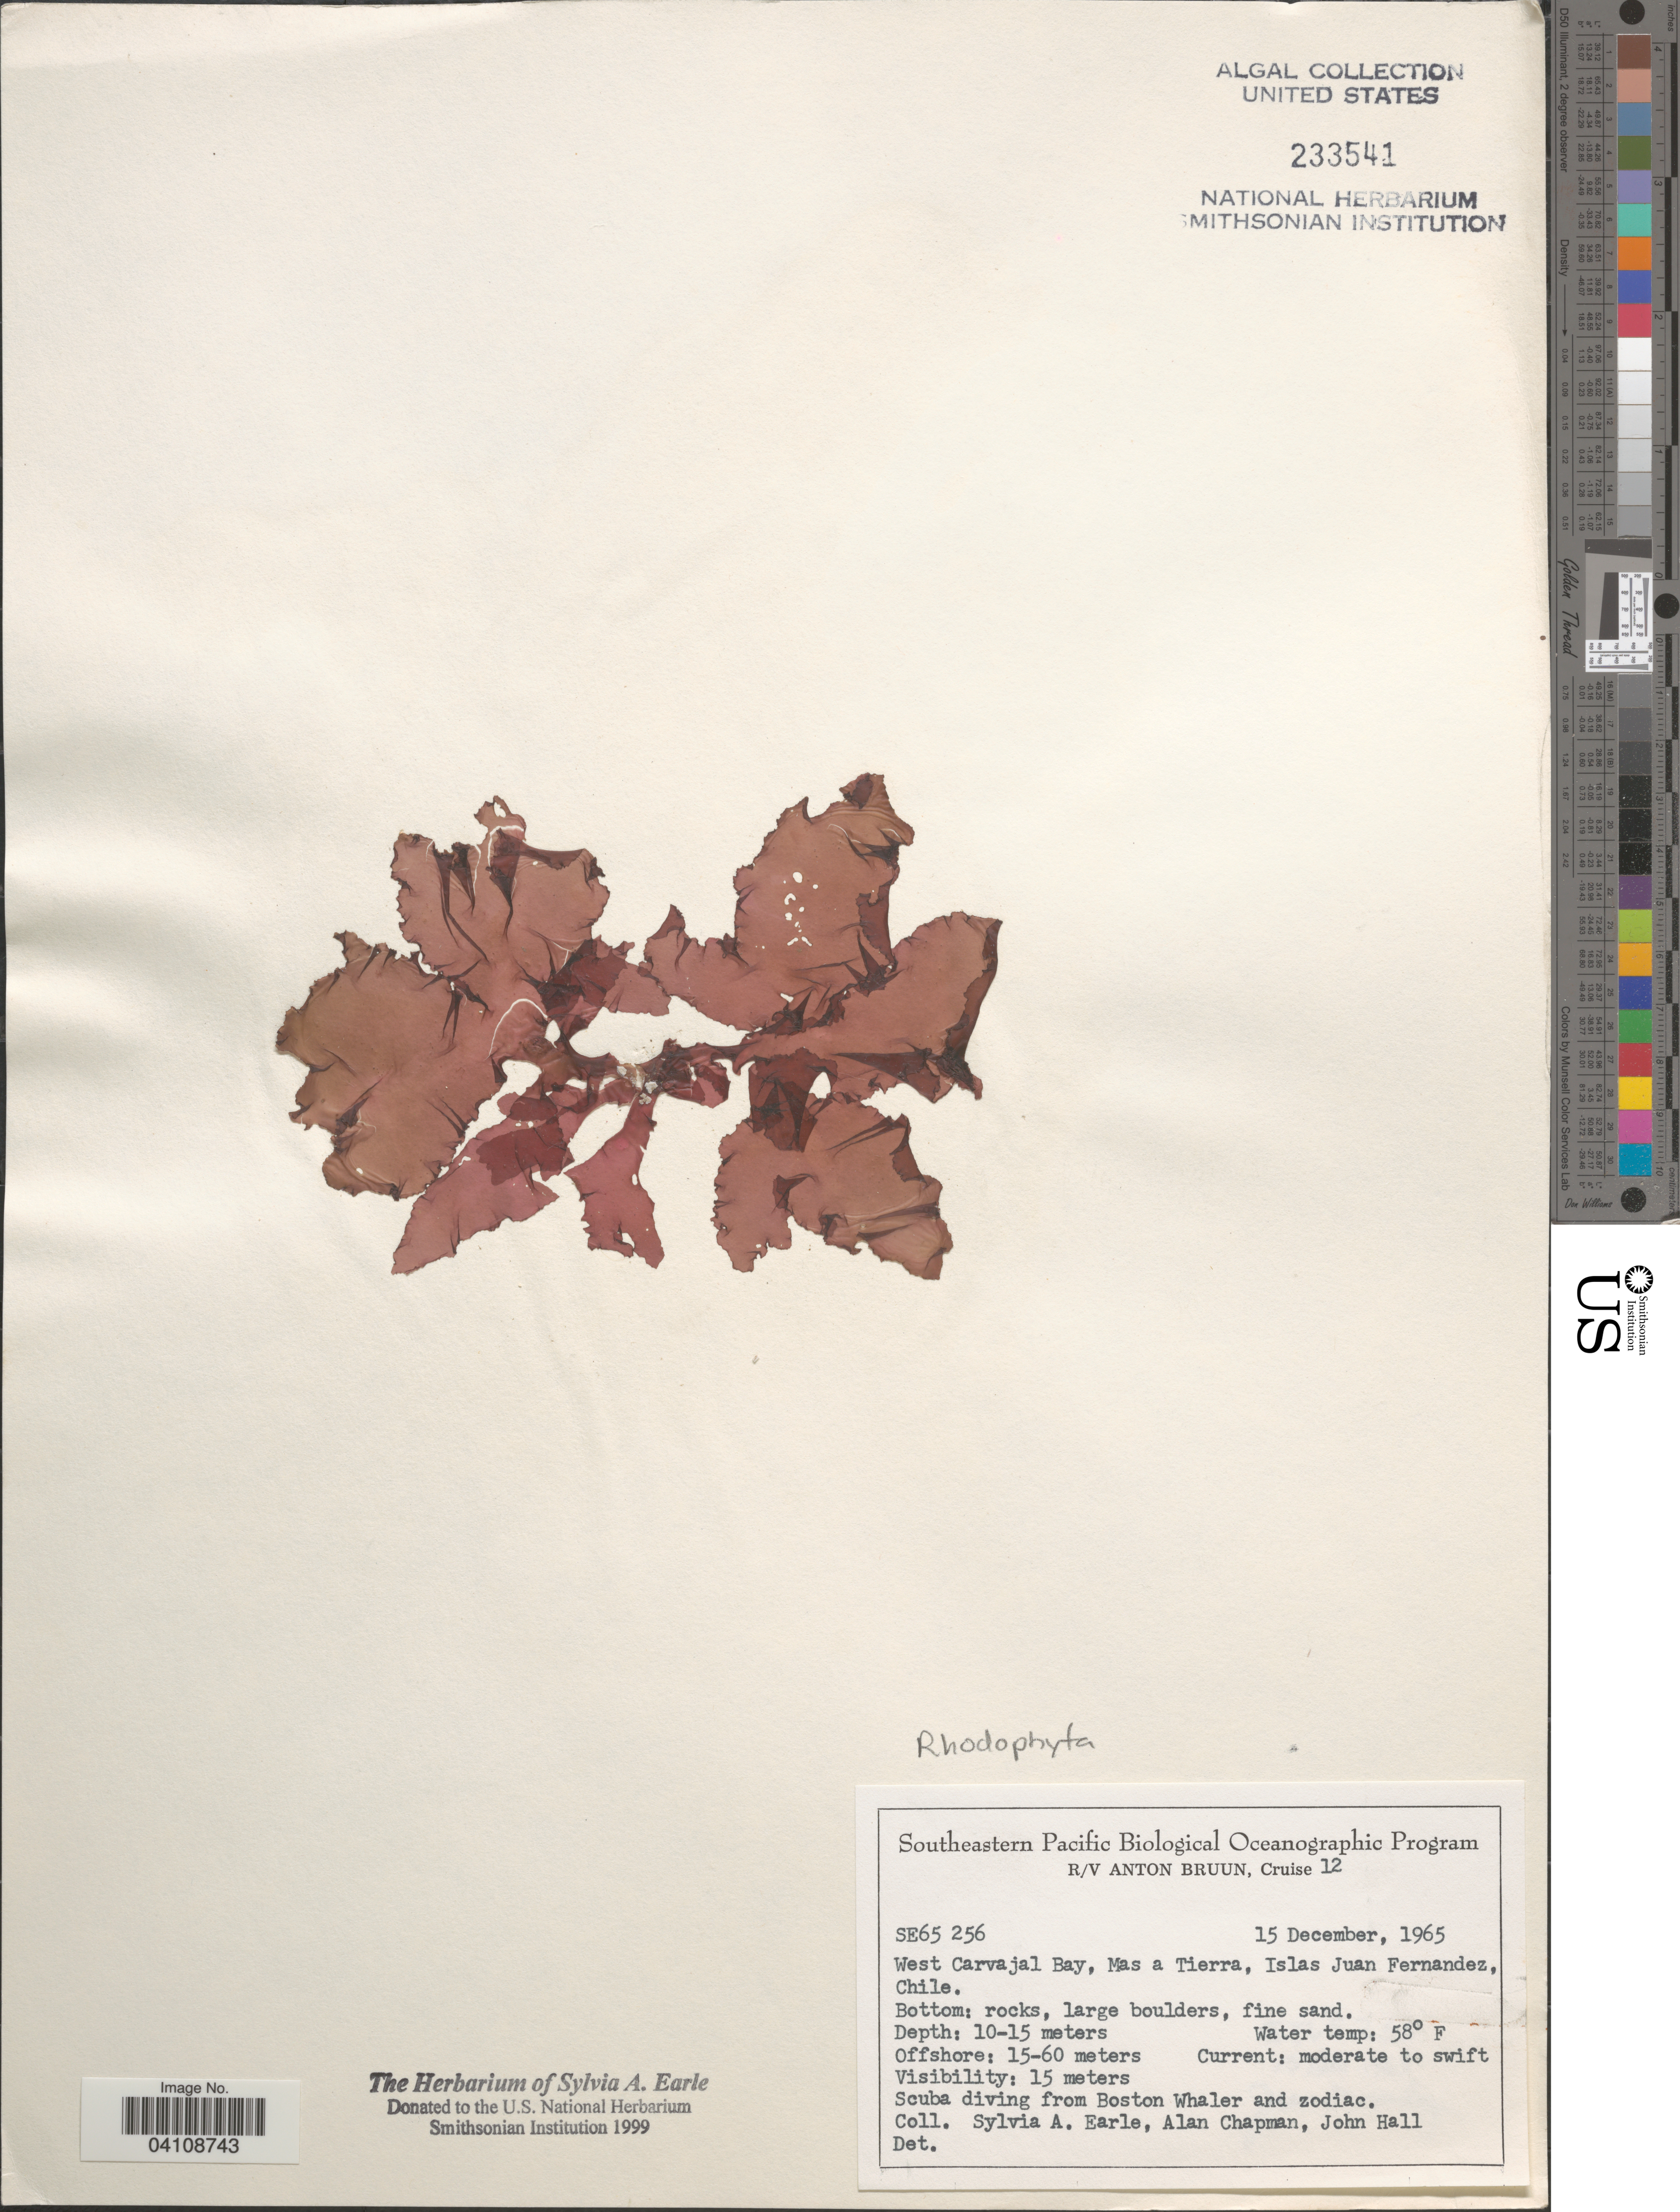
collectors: S. A. Earle, A. Chapman & J. Hall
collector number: SE65256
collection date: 1965-12-15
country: Chile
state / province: Valparaíso (V)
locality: West Carvajal Bay, Mas a Tierra, Islas Juan Fernandez.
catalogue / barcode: US 233541